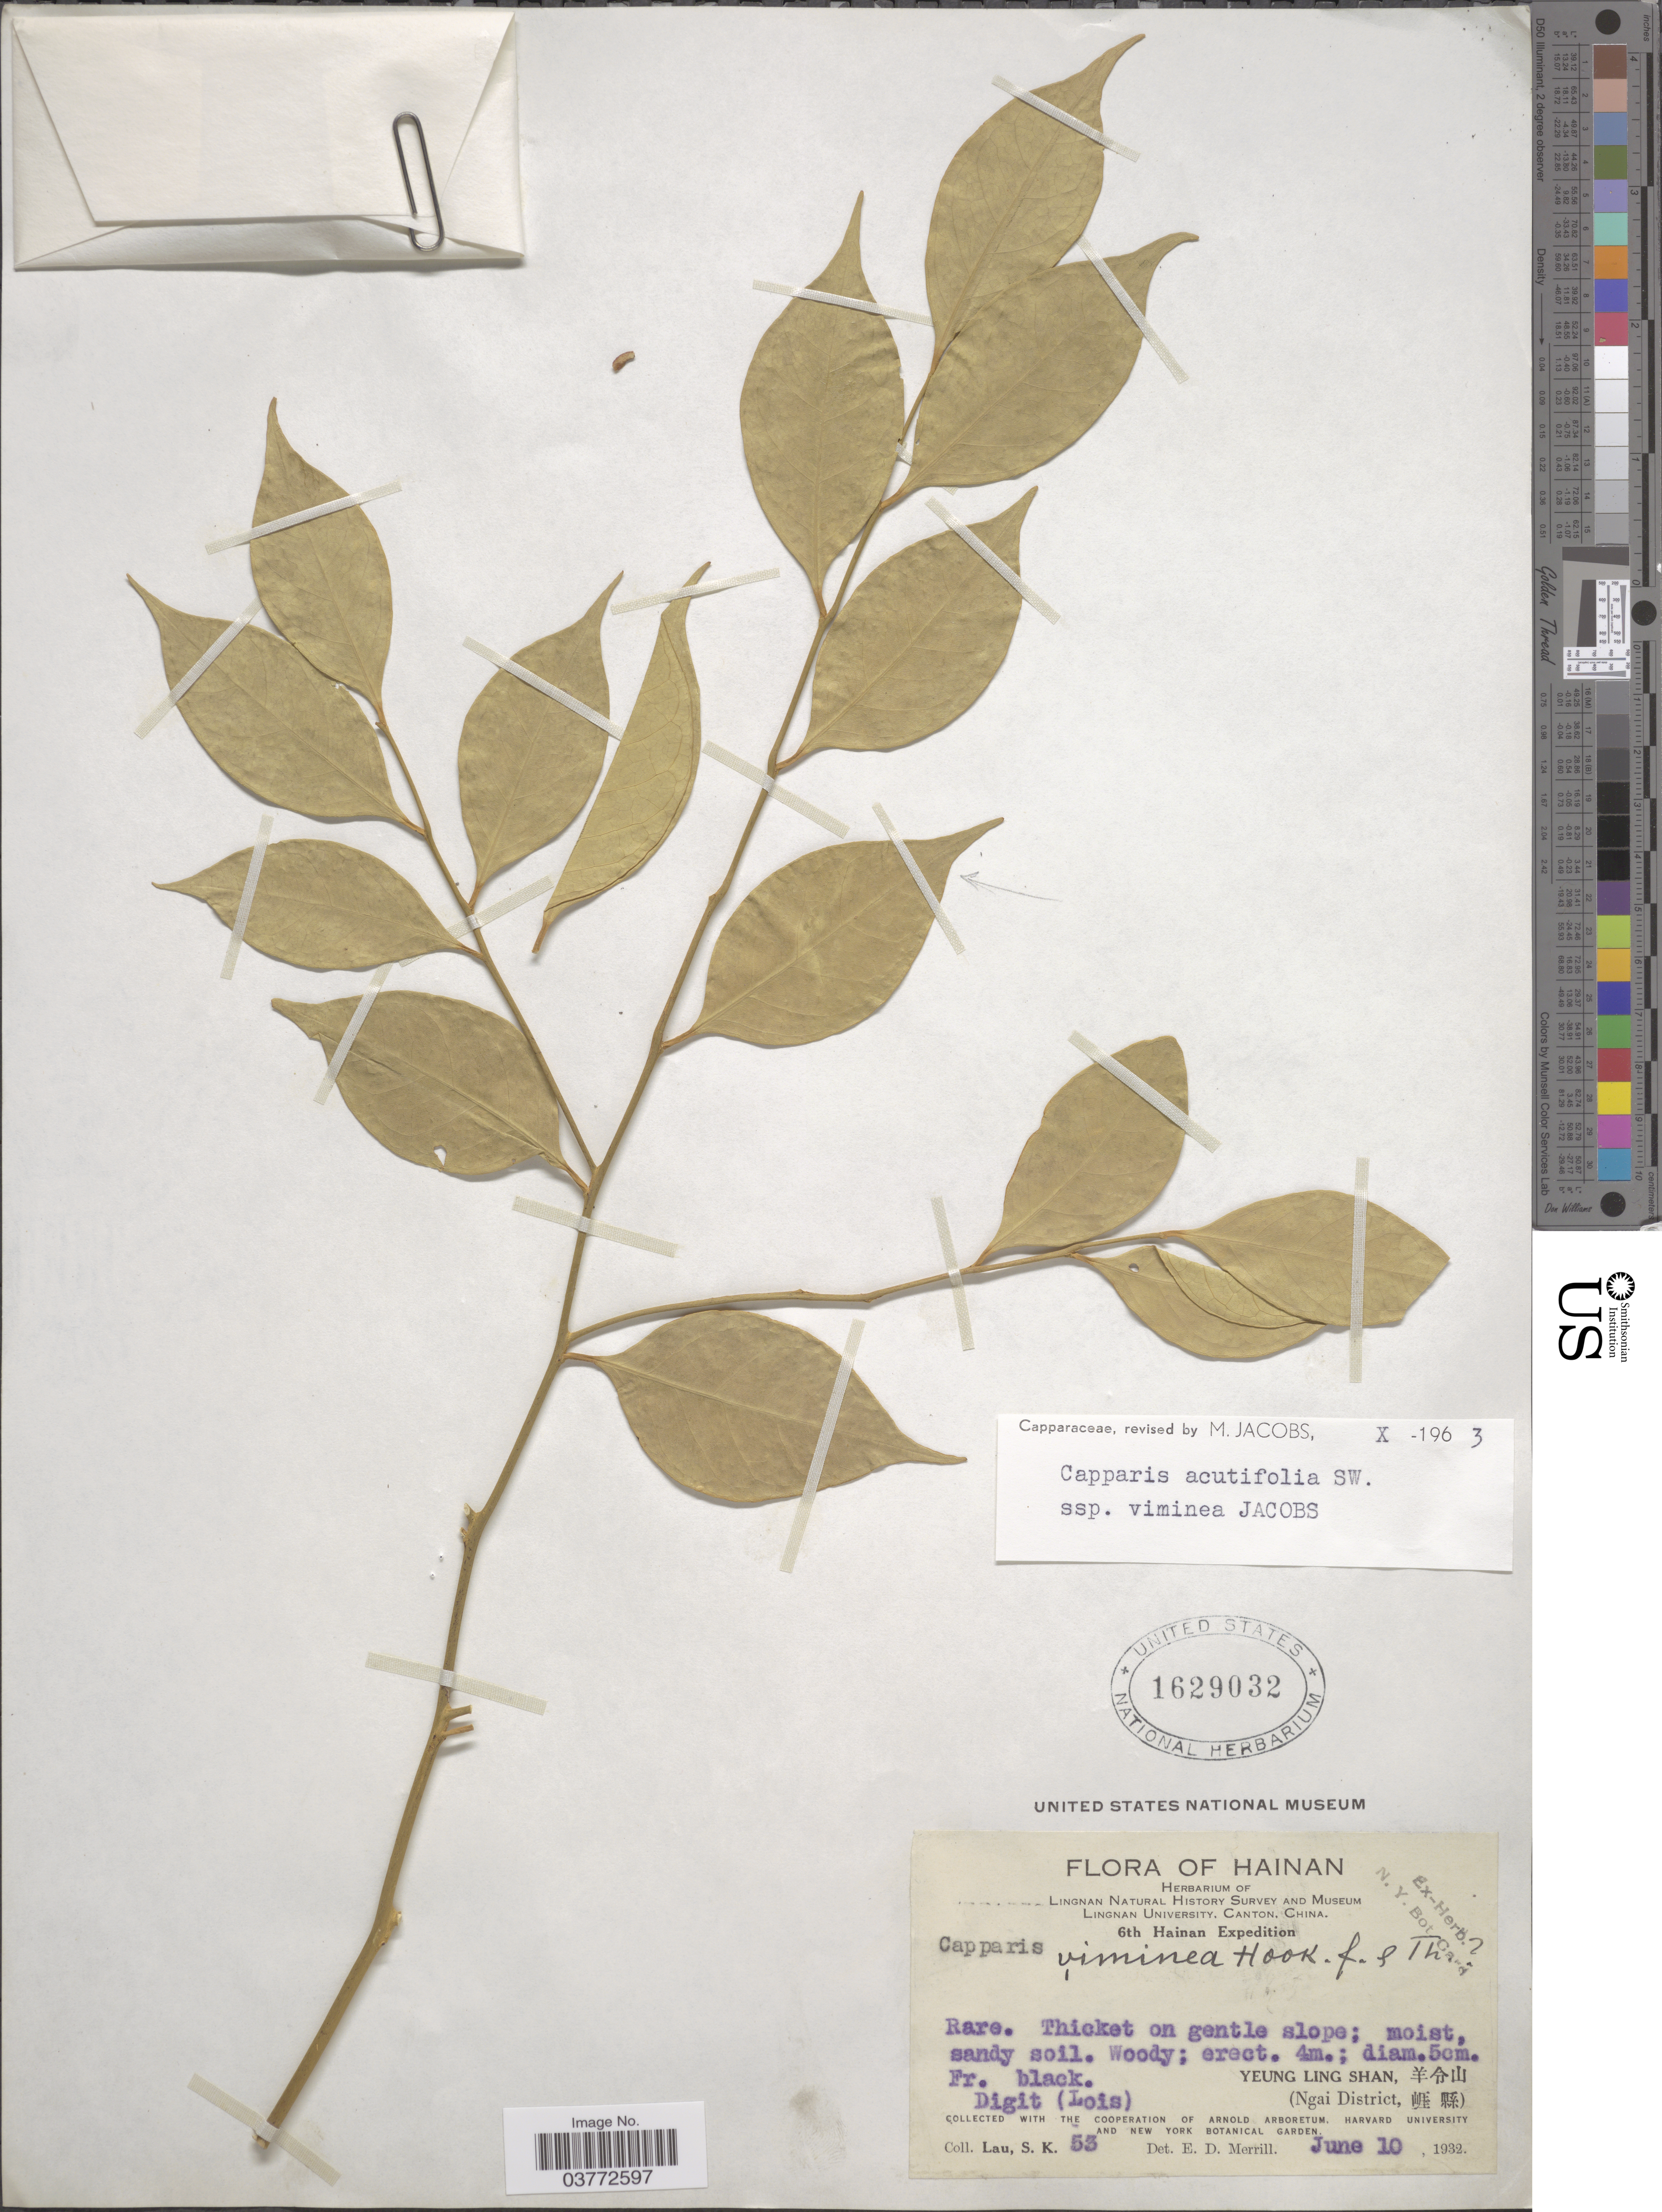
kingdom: Plantae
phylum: Tracheophyta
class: Magnoliopsida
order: Brassicales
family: Capparaceae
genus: Capparis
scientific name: Capparis acutifolia subsp. viminea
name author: Jacobs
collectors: S. K. Lau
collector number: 53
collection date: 1932-06-10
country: China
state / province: Hainan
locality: Yeung Ling Shan. (Ngai District).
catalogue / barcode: US 1629032